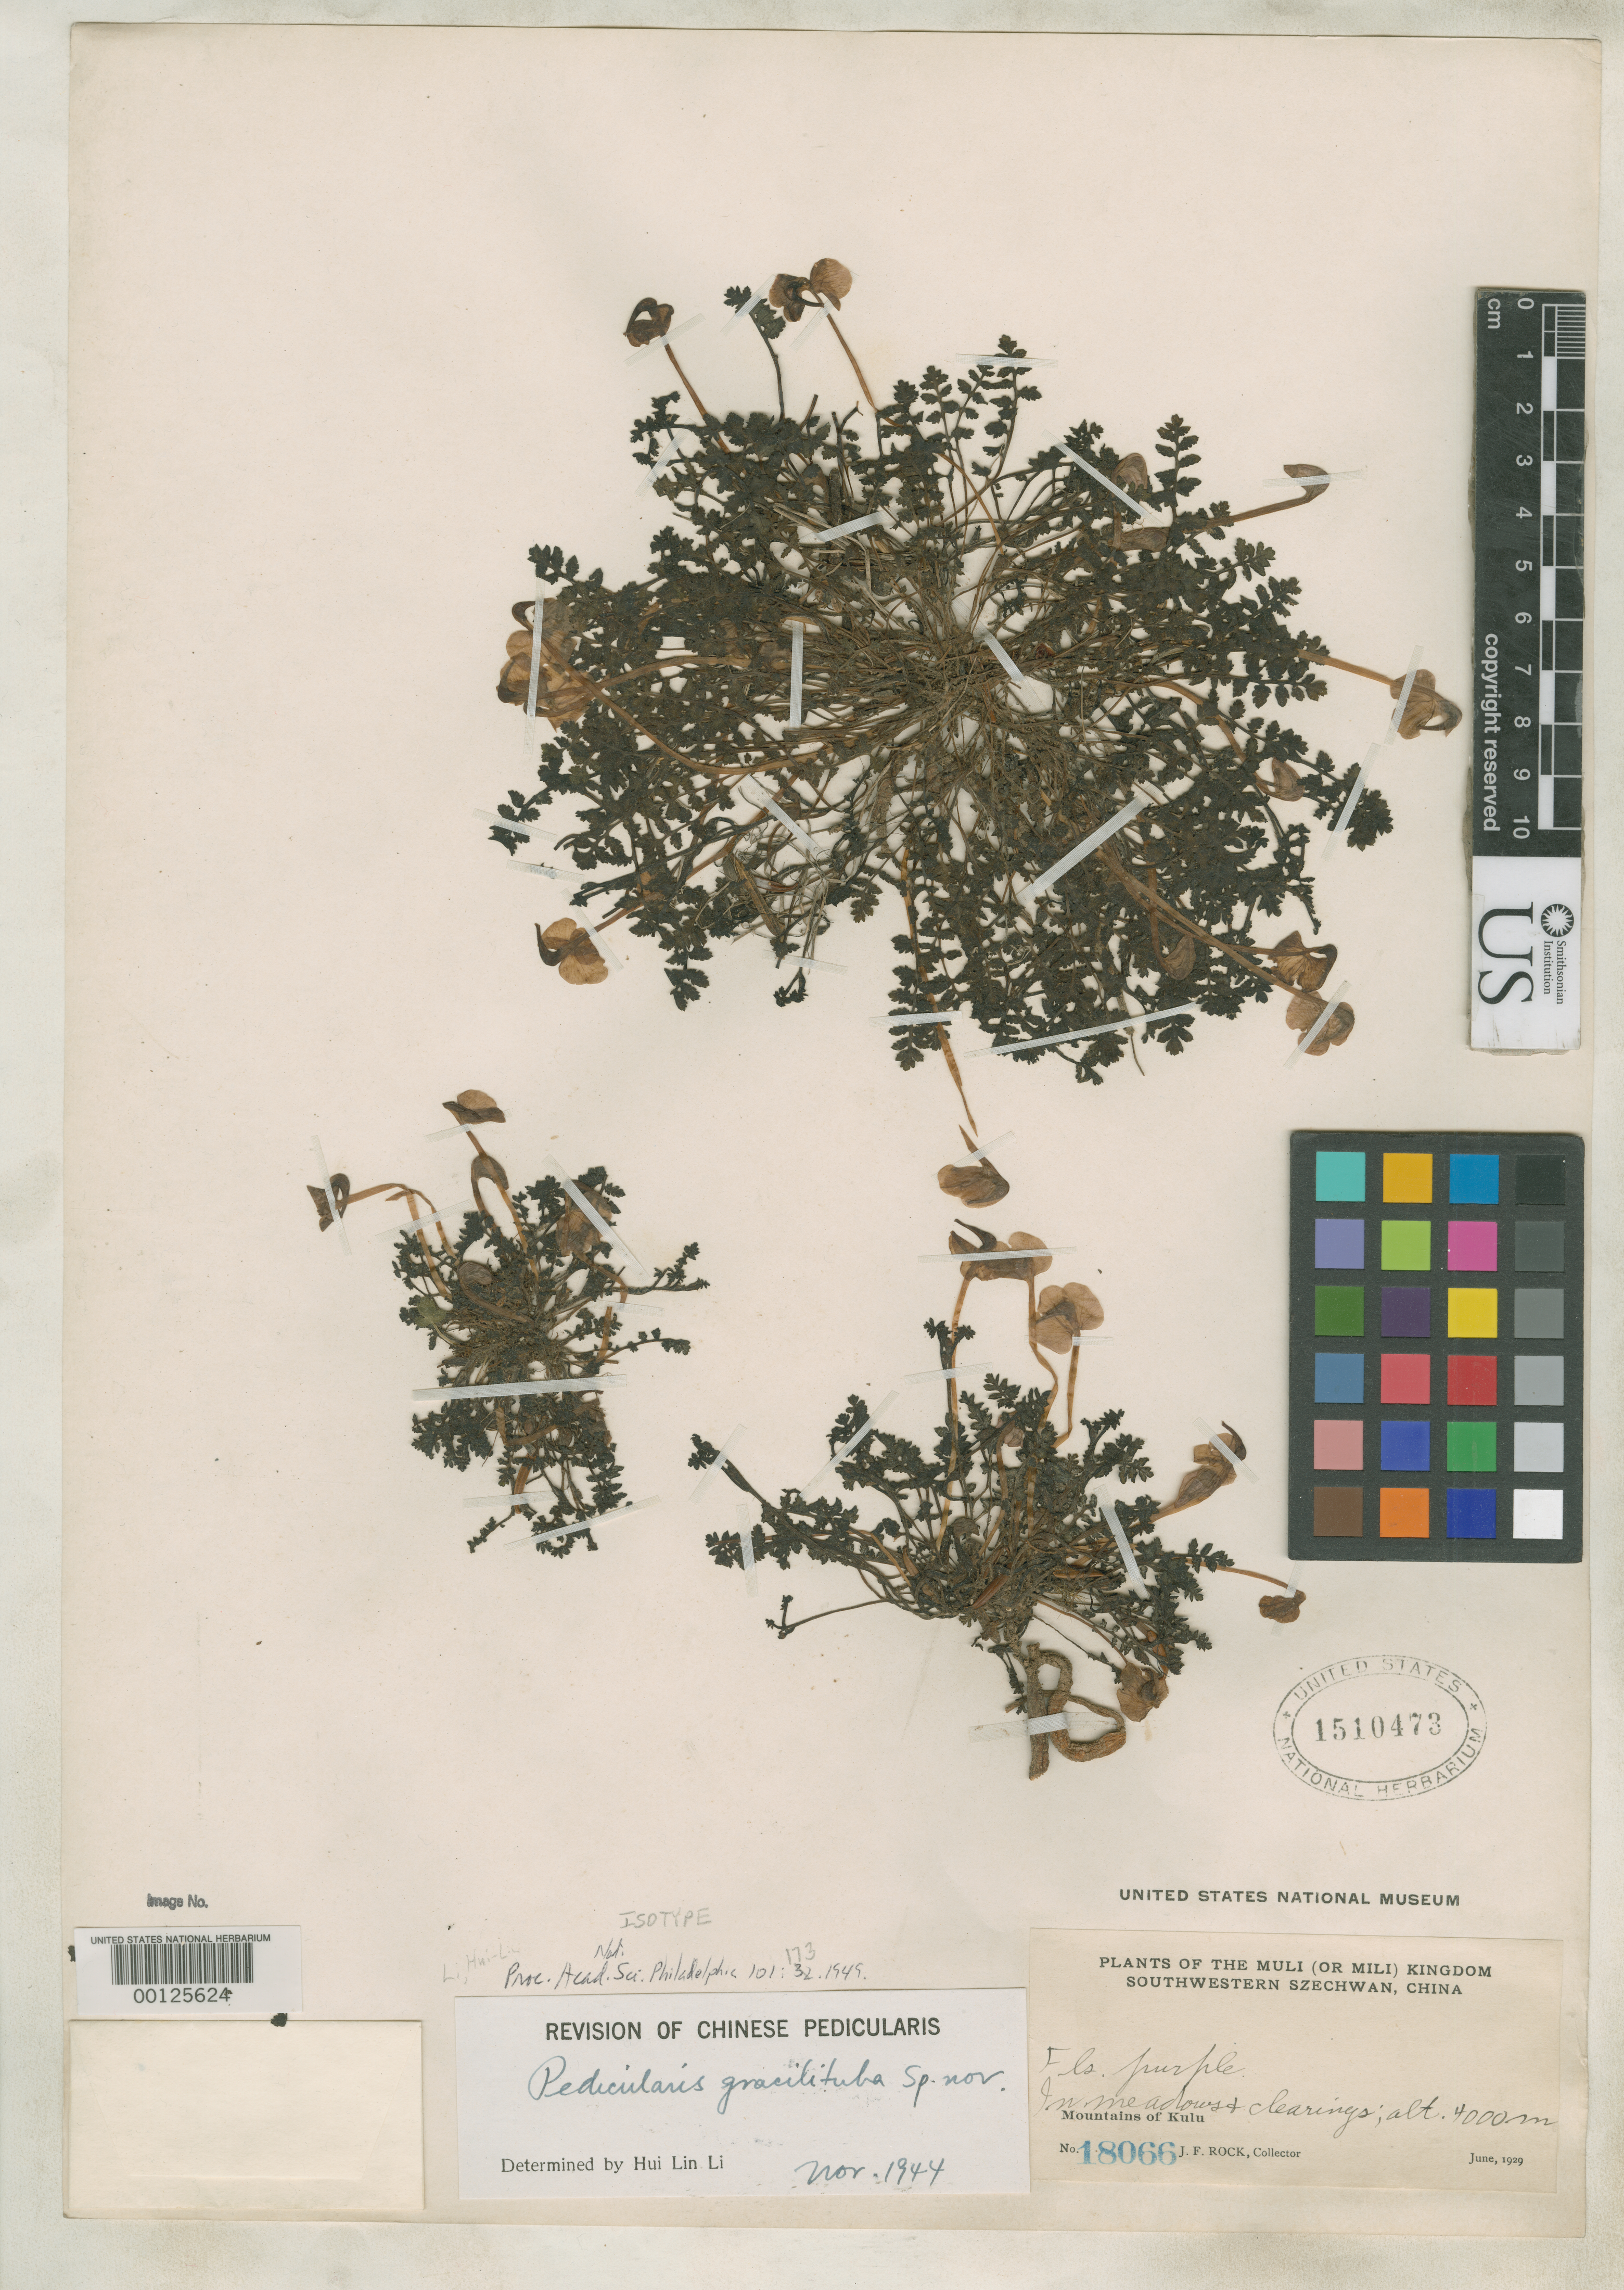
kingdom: Plantae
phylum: Tracheophyta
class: Magnoliopsida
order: Lamiales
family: Orobanchaceae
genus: Pedicularis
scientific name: Pedicularis gracilituba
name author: H.L. Li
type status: Isotype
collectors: J. F. Rock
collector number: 18066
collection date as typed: Jun 1929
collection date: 1929-06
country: China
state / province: Sichuan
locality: Kulu Mts.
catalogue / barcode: US 1510473